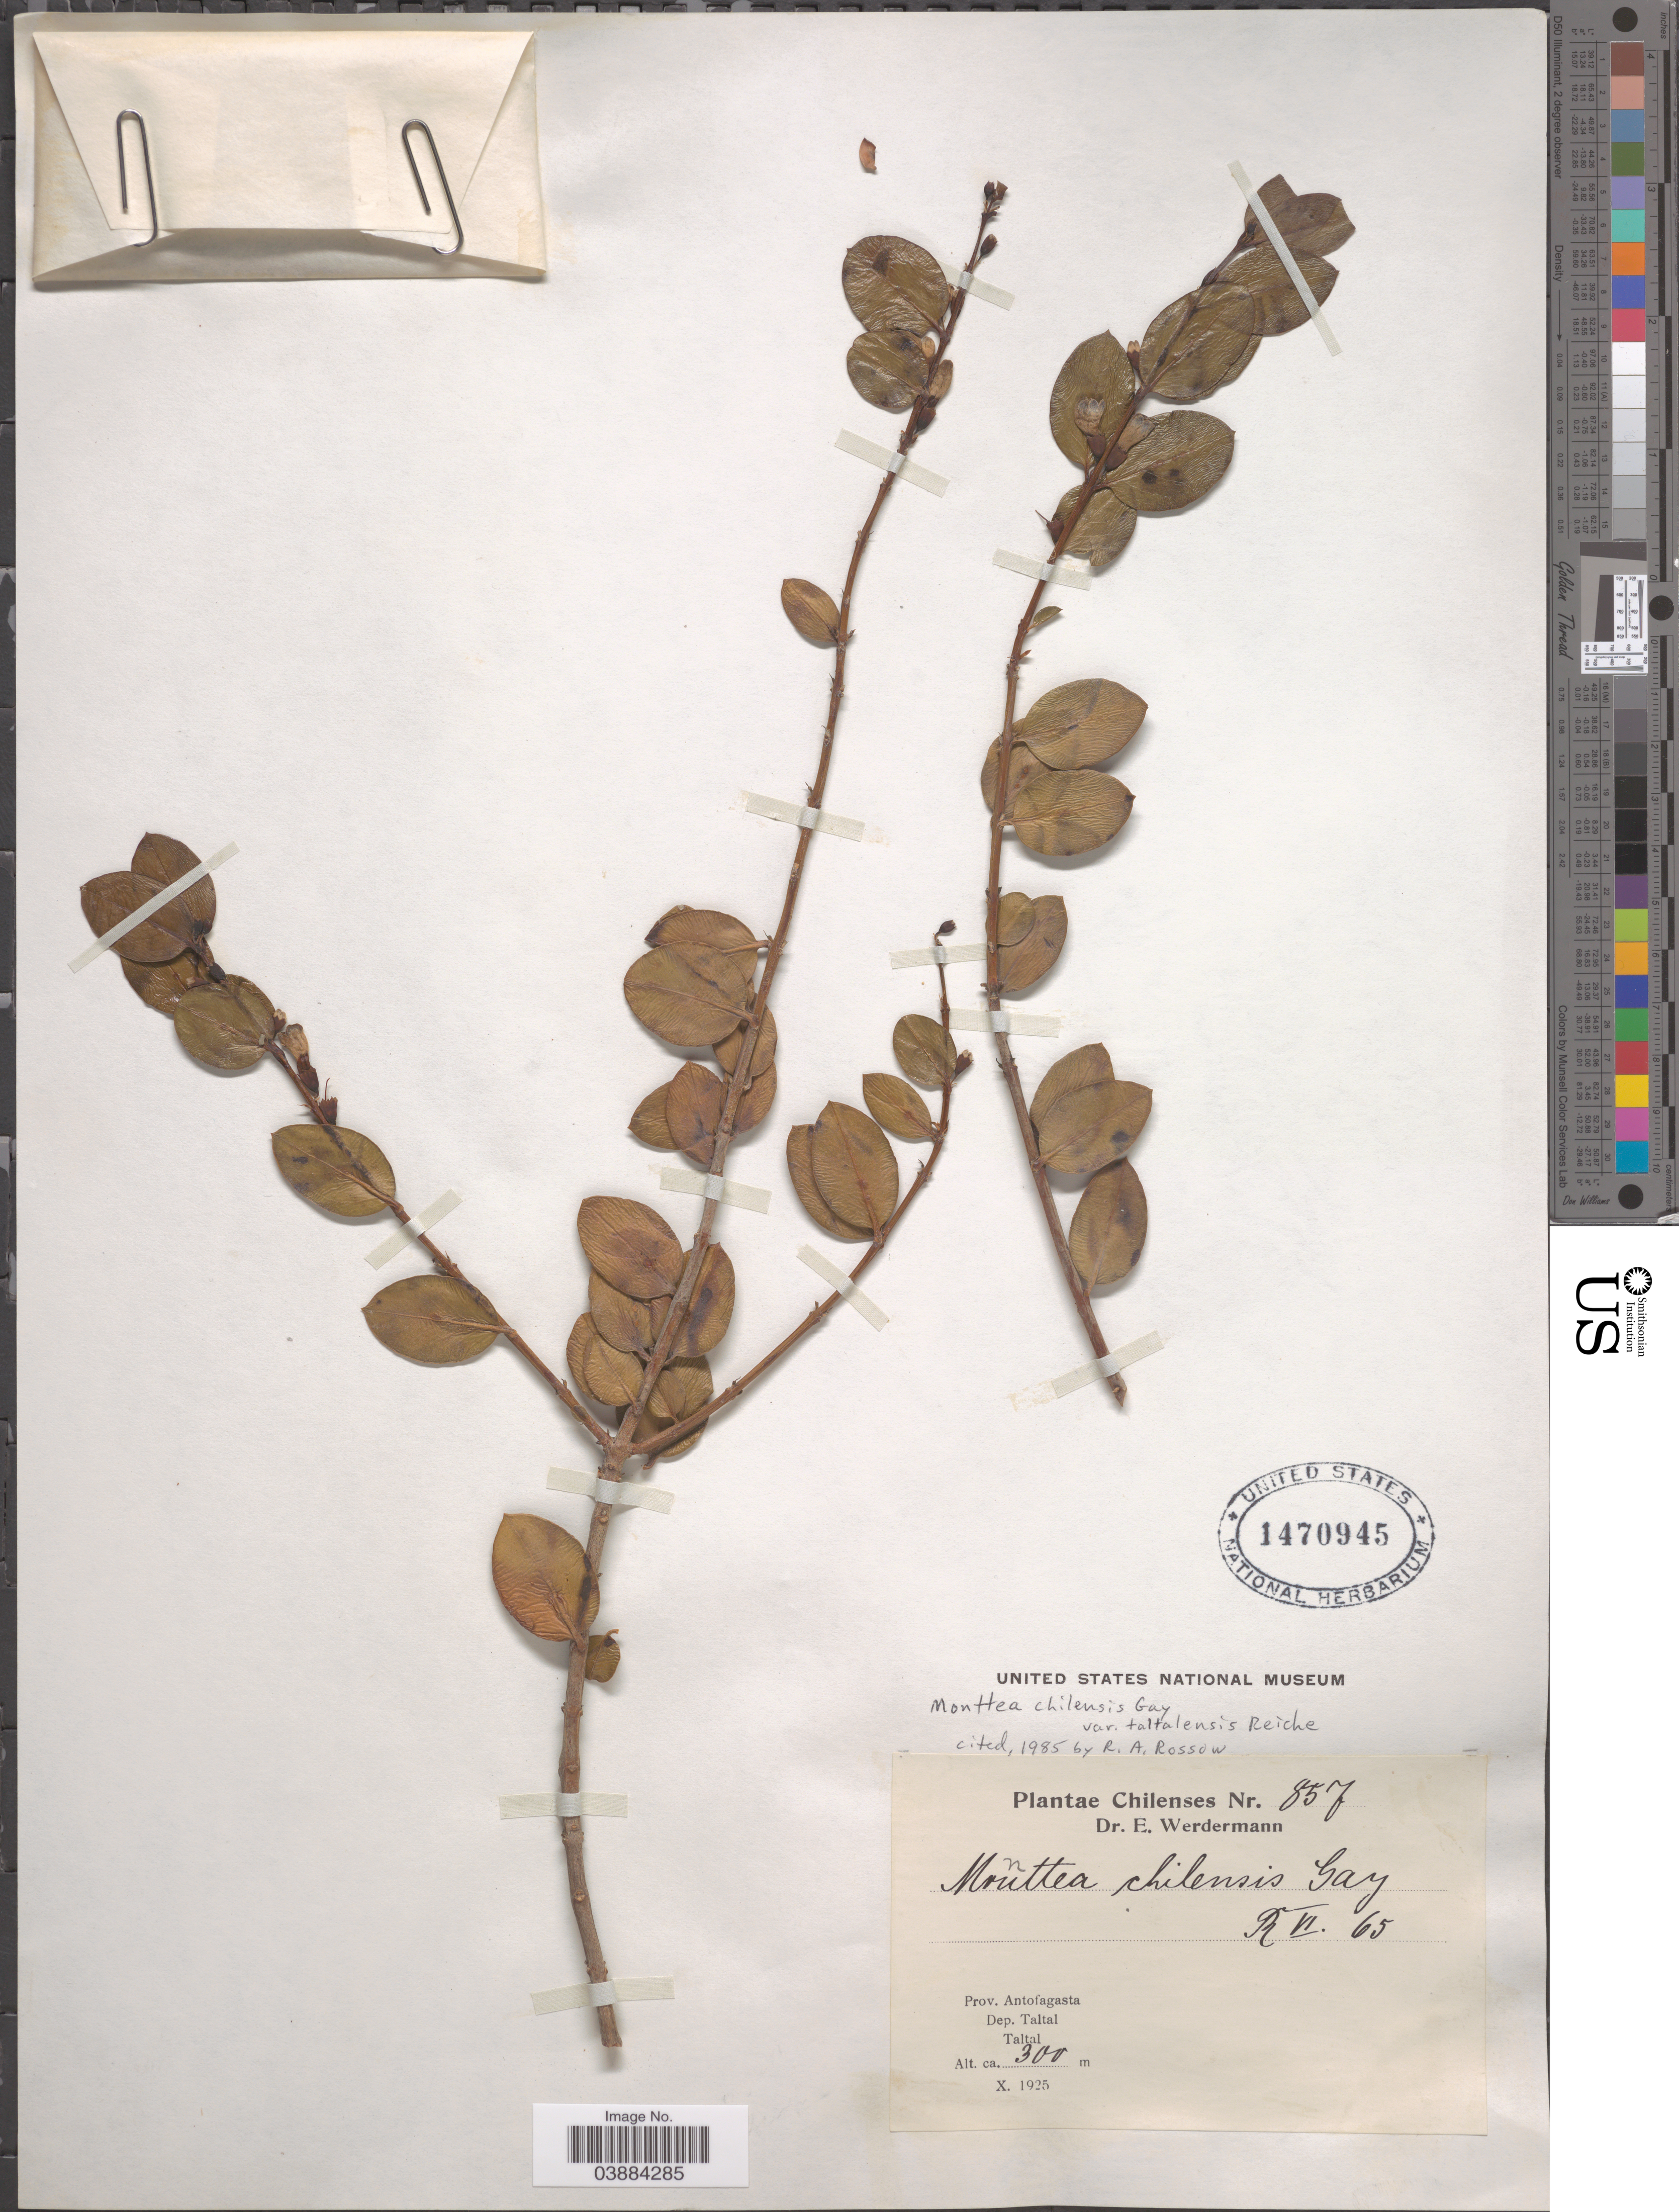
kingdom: Plantae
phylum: Tracheophyta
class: Magnoliopsida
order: Lamiales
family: Plantaginaceae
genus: Monttea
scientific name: Monttea chilensis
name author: J. Gay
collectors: E. Werdermann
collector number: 857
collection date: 1925-10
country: Chile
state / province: Antofagasta (II)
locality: Dep. Taltal. Taltal.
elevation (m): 300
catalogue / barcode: US 1470945